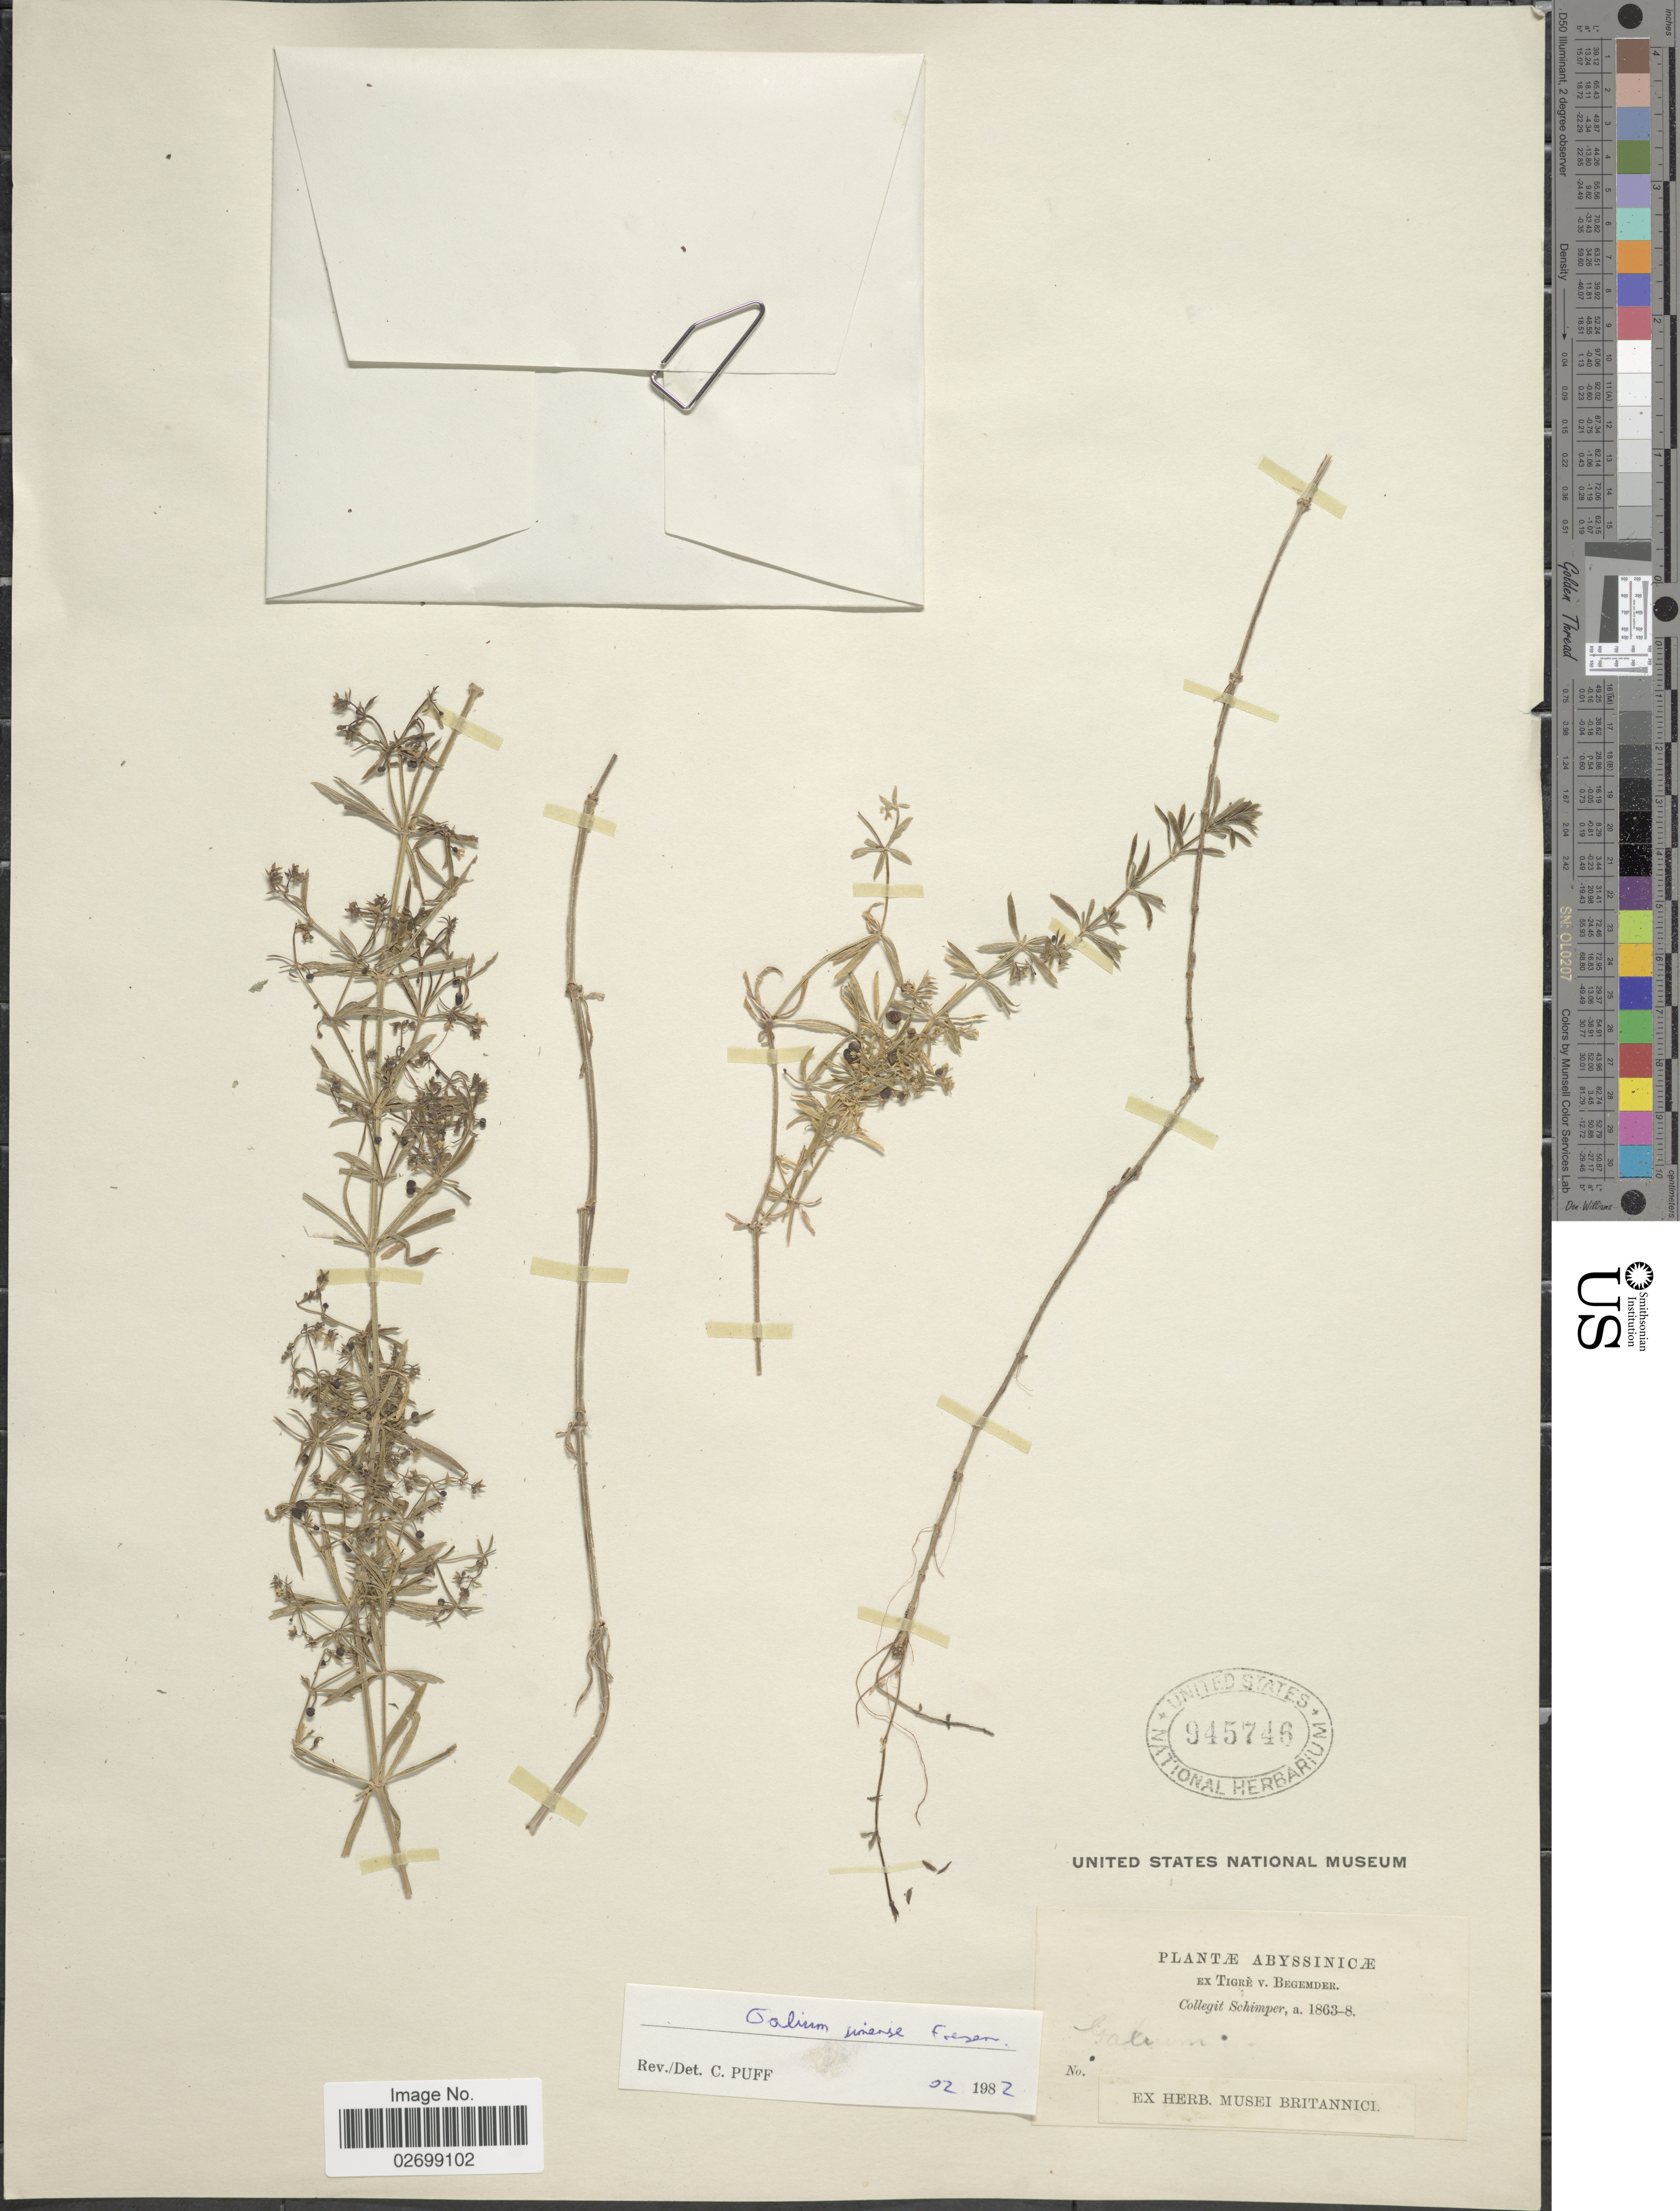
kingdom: Plantae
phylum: Tracheophyta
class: Magnoliopsida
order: Gentianales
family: Rubiaceae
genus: Galium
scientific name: Galium simense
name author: Fresen.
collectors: -. Schimper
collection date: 1863/1868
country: Ethiopia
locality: Abyssinicae, Tigre v. Begemder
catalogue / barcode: US 945746